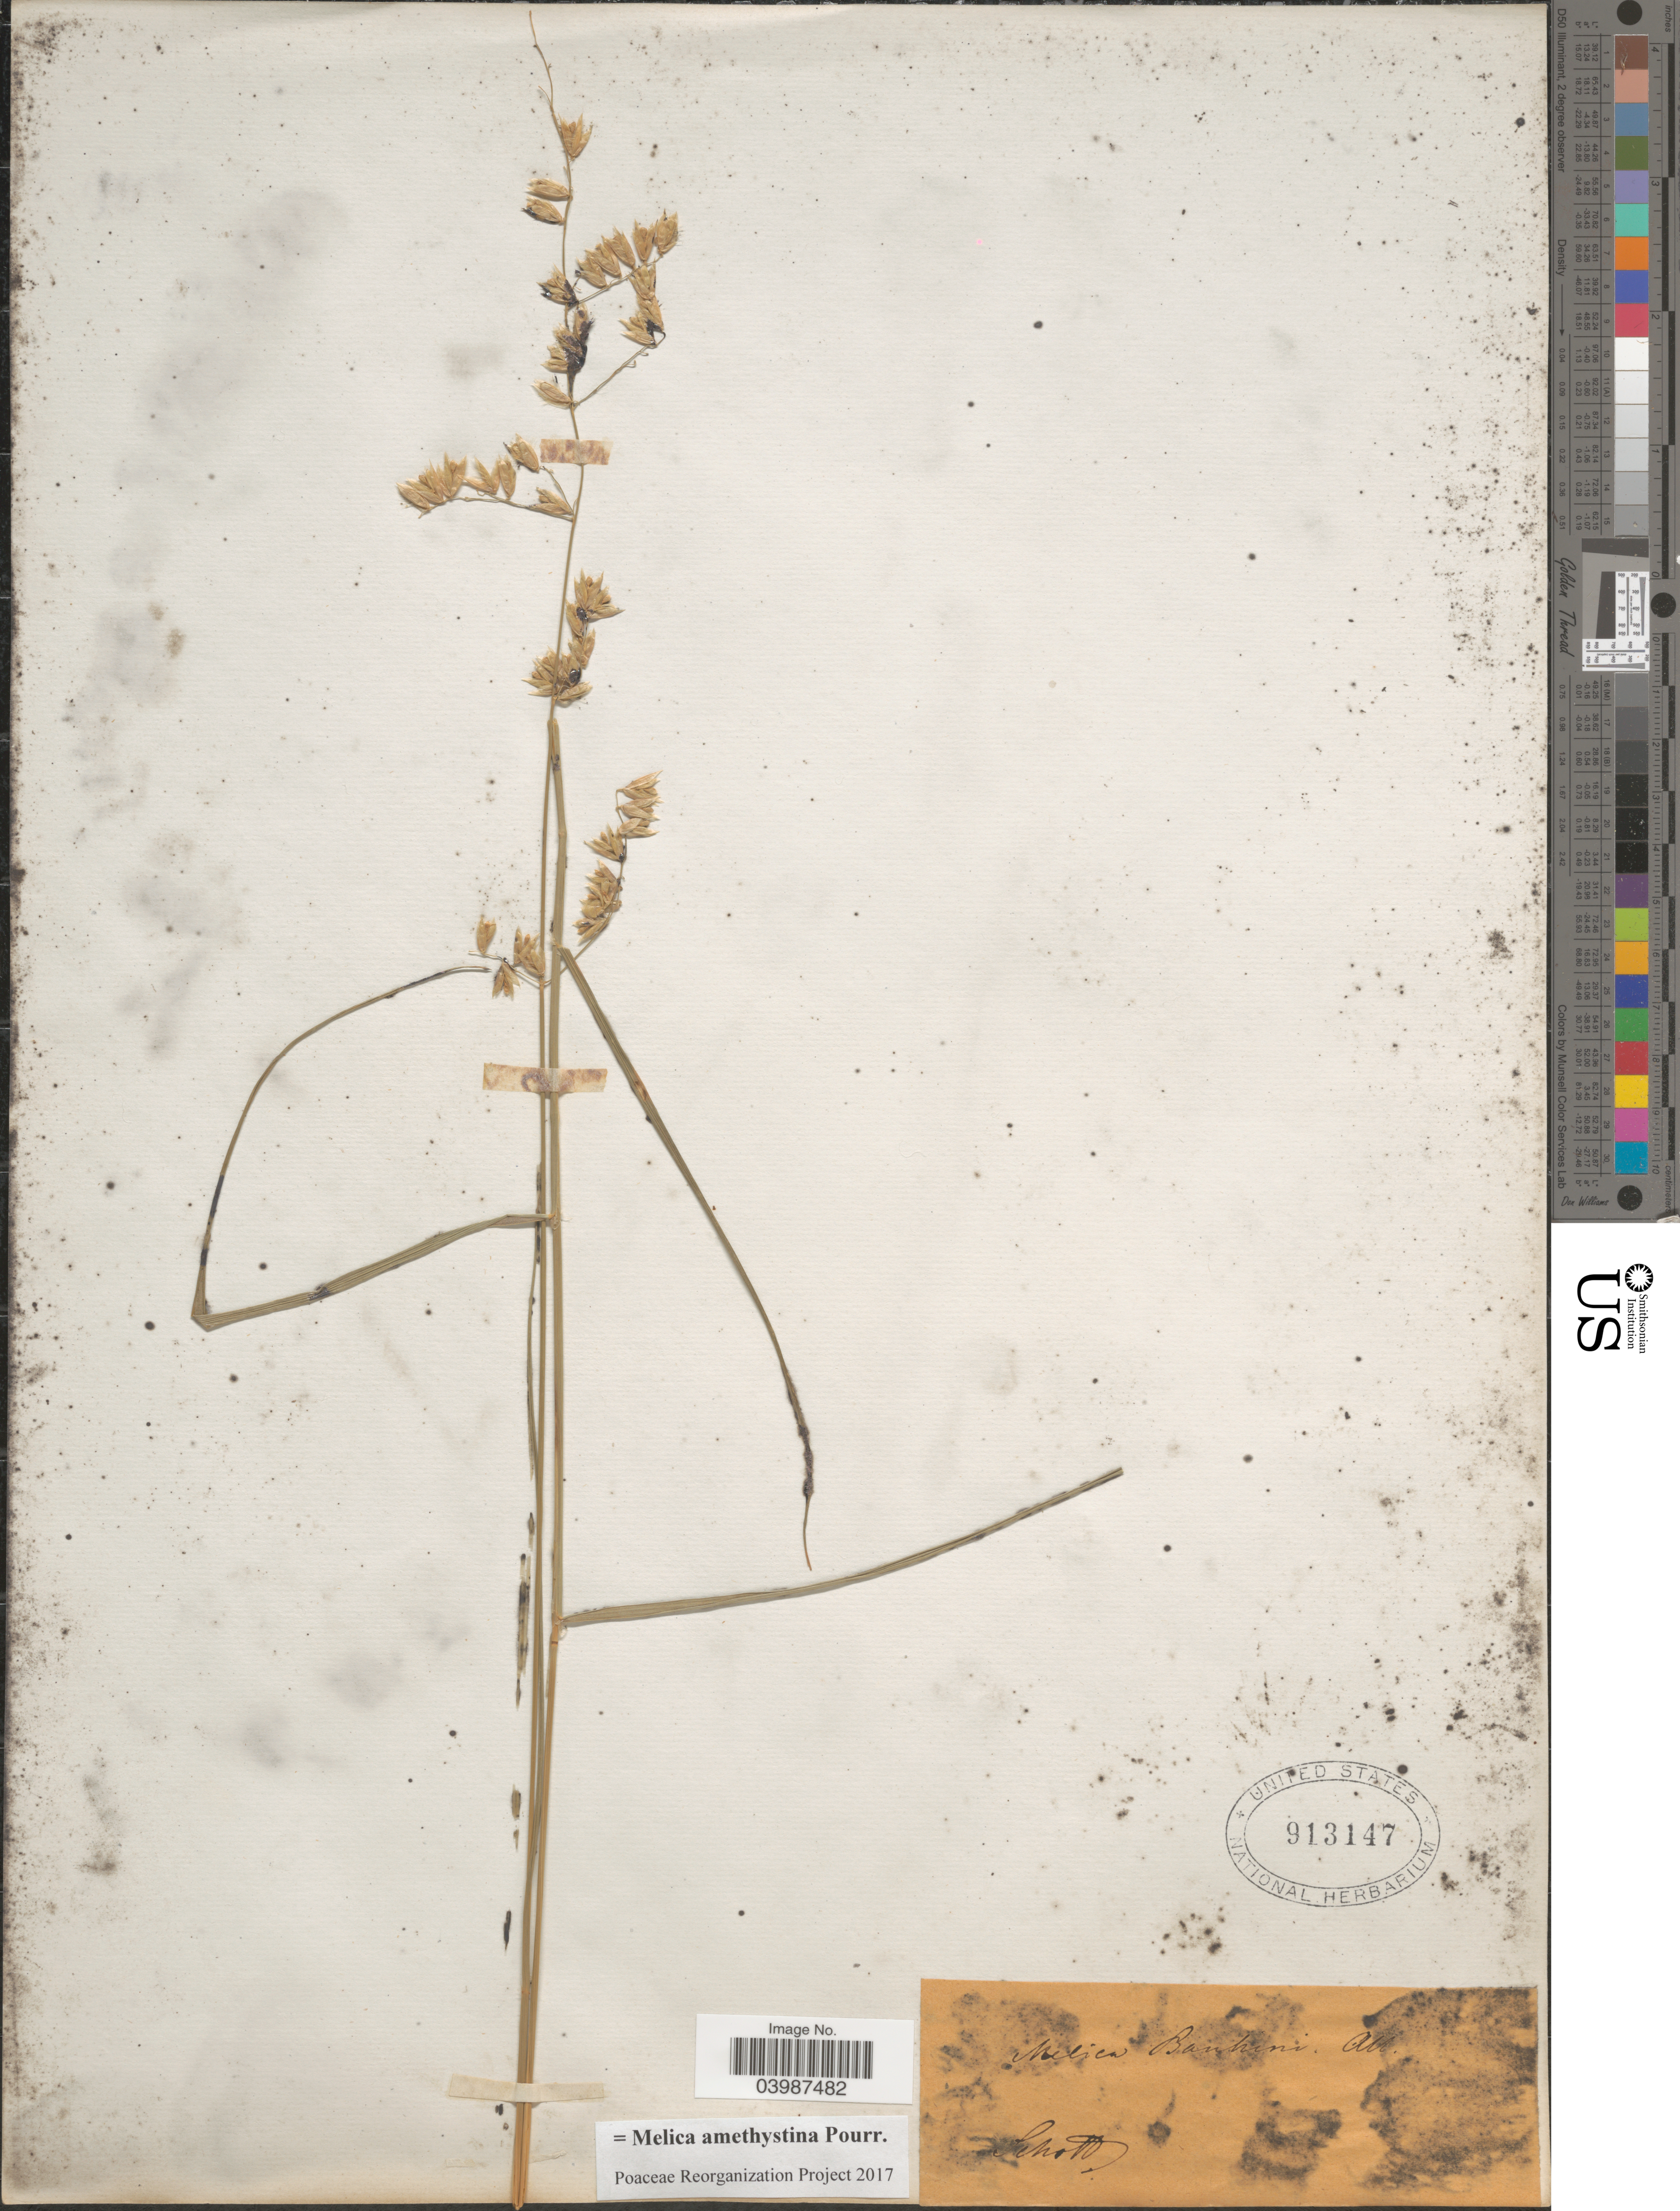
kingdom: Plantae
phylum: Tracheophyta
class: Liliopsida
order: Poales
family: Poaceae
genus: Melica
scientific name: Melica amethystina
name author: Pourr.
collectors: Schott, --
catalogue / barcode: US 913147